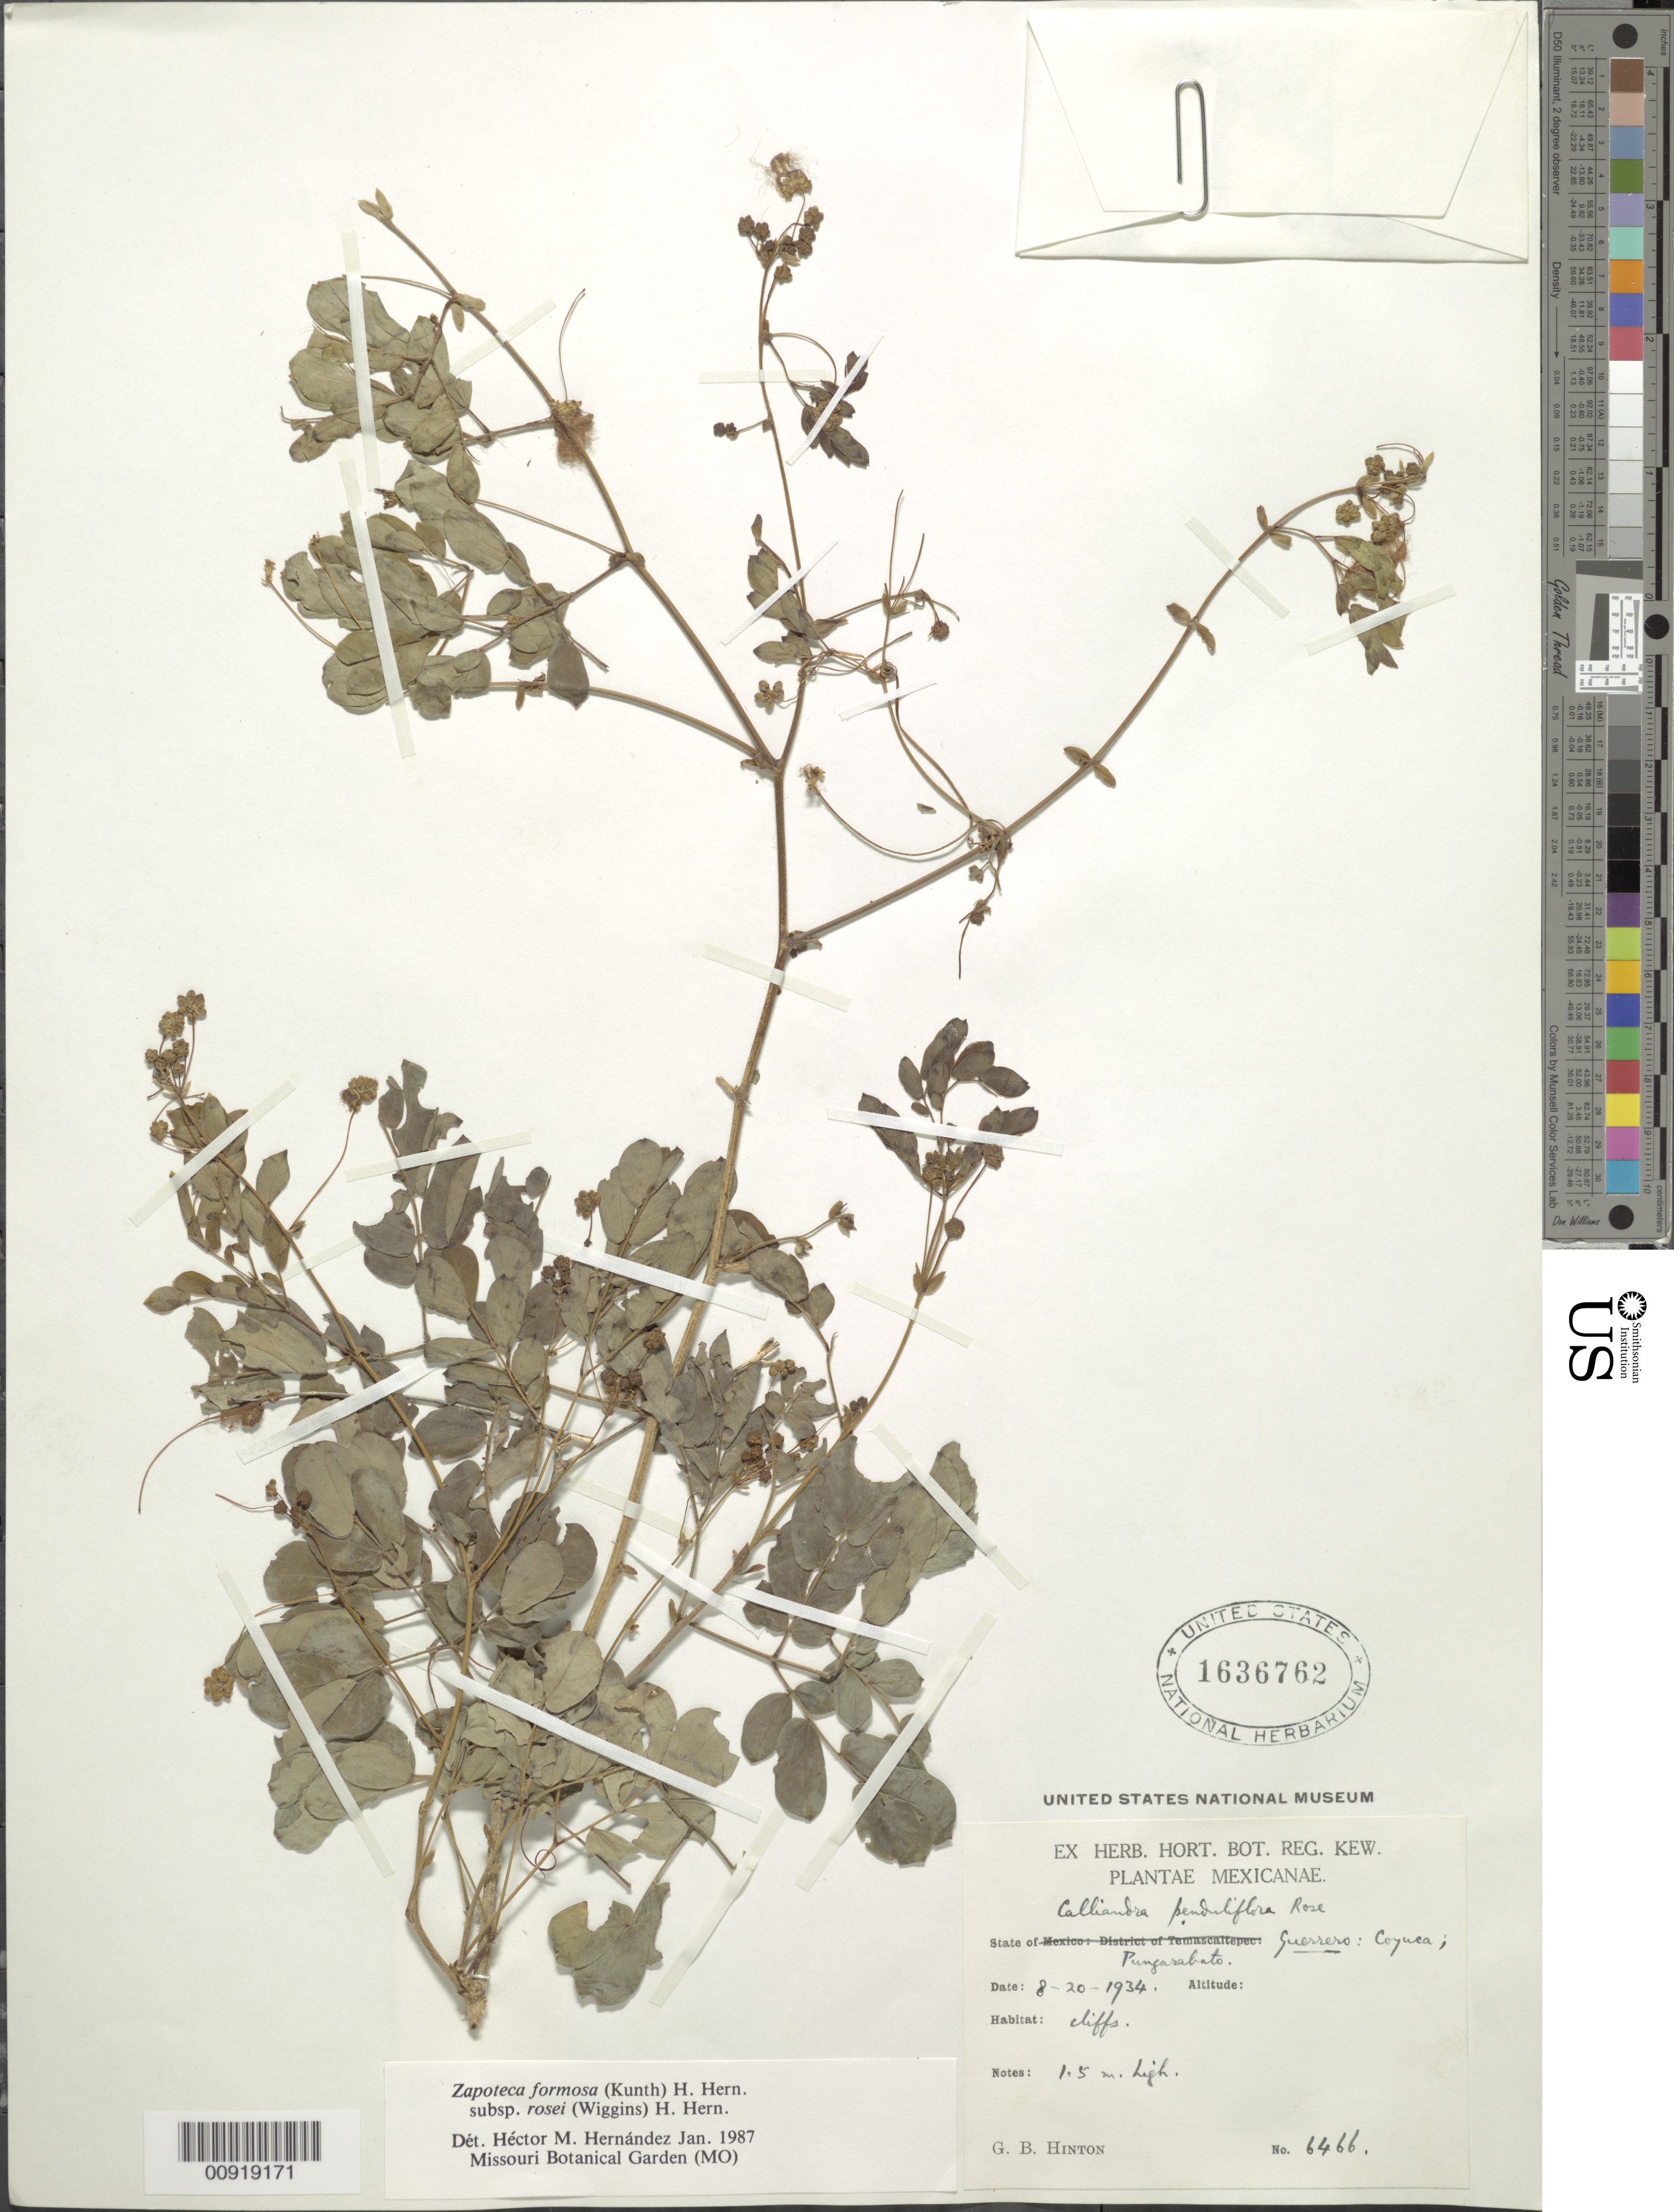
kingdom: Plantae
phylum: Tracheophyta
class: Magnoliopsida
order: Fabales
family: Fabaceae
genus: Zapoteca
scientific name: Zapoteca formosa subsp. rosei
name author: (Wiggins) H.M. Hern.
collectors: G. B. Hinton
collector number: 6466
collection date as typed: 20 Aug 1934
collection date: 1934-08-20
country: Mexico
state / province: Guerrero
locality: State of Guerrero: Coyuca: Pungarabato.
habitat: Cliffs.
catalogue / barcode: US 1636762